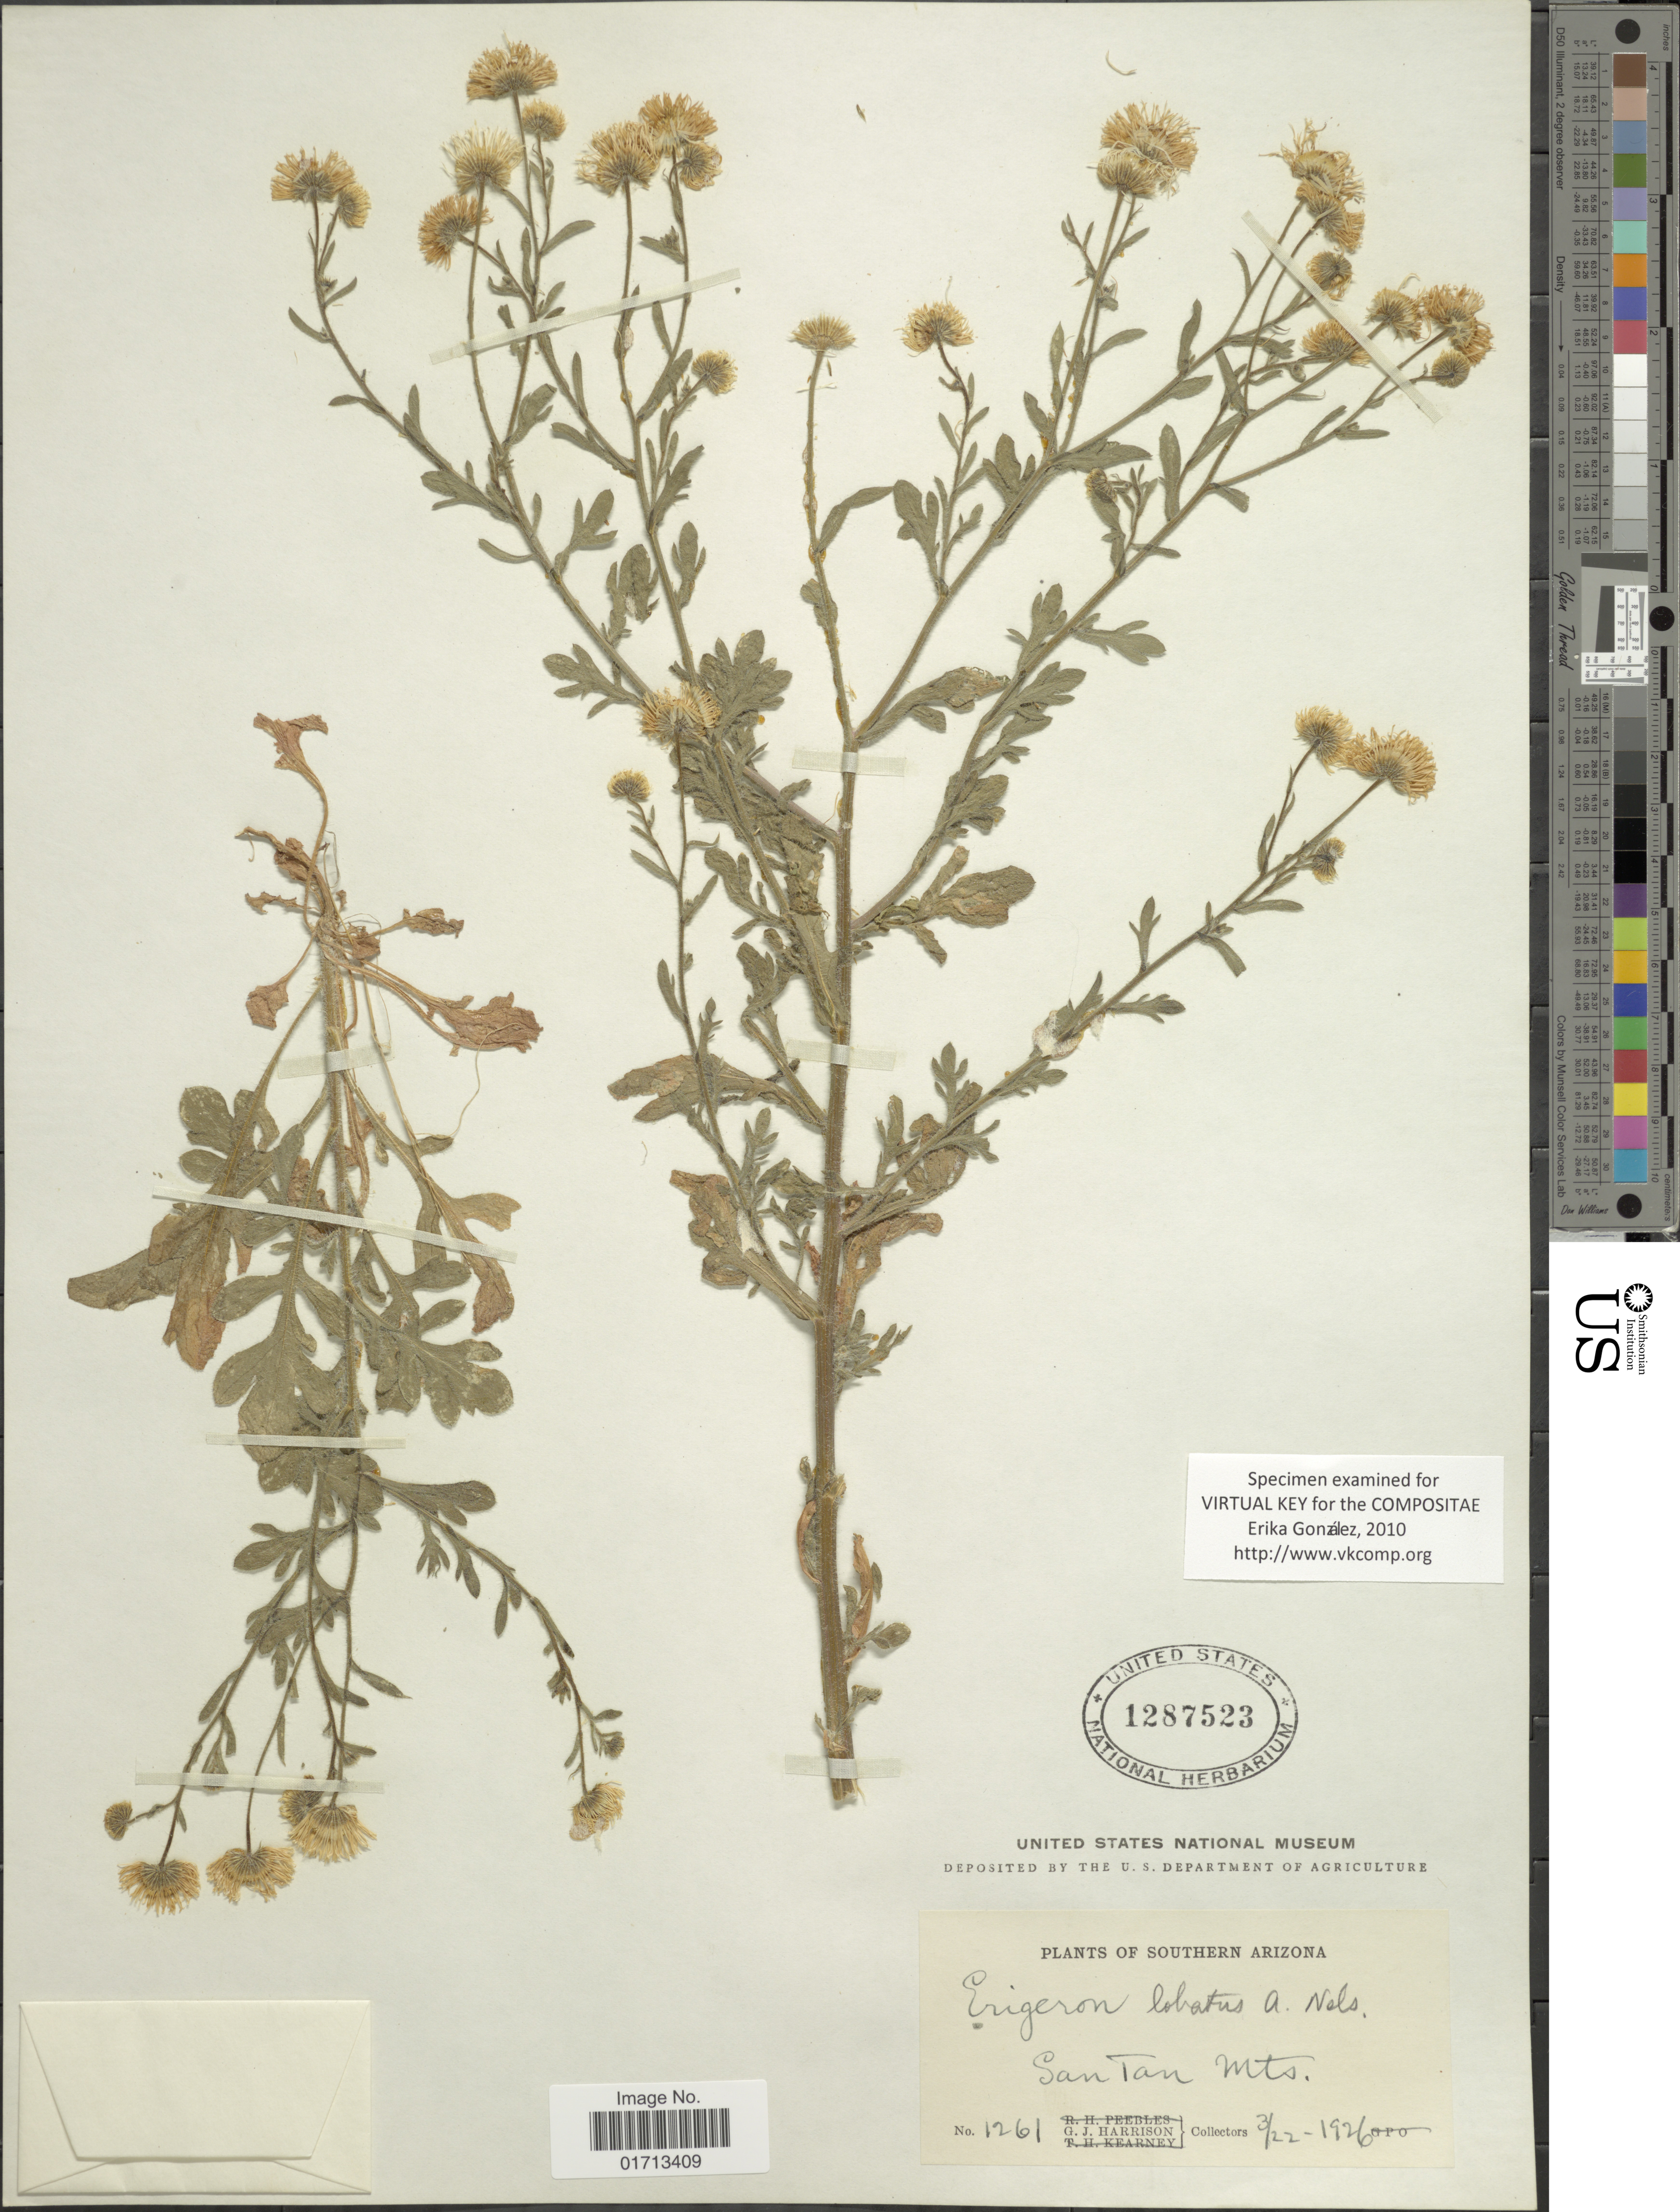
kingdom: Plantae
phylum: Tracheophyta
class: Magnoliopsida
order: Asterales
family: Asteraceae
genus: Erigeron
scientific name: Erigeron lobatus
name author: A. Nelson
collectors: G. J. Harrison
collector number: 1261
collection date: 1926-03-22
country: United States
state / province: Arizona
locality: Southern Arizona. San Tan Mts.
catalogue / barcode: US 1287523